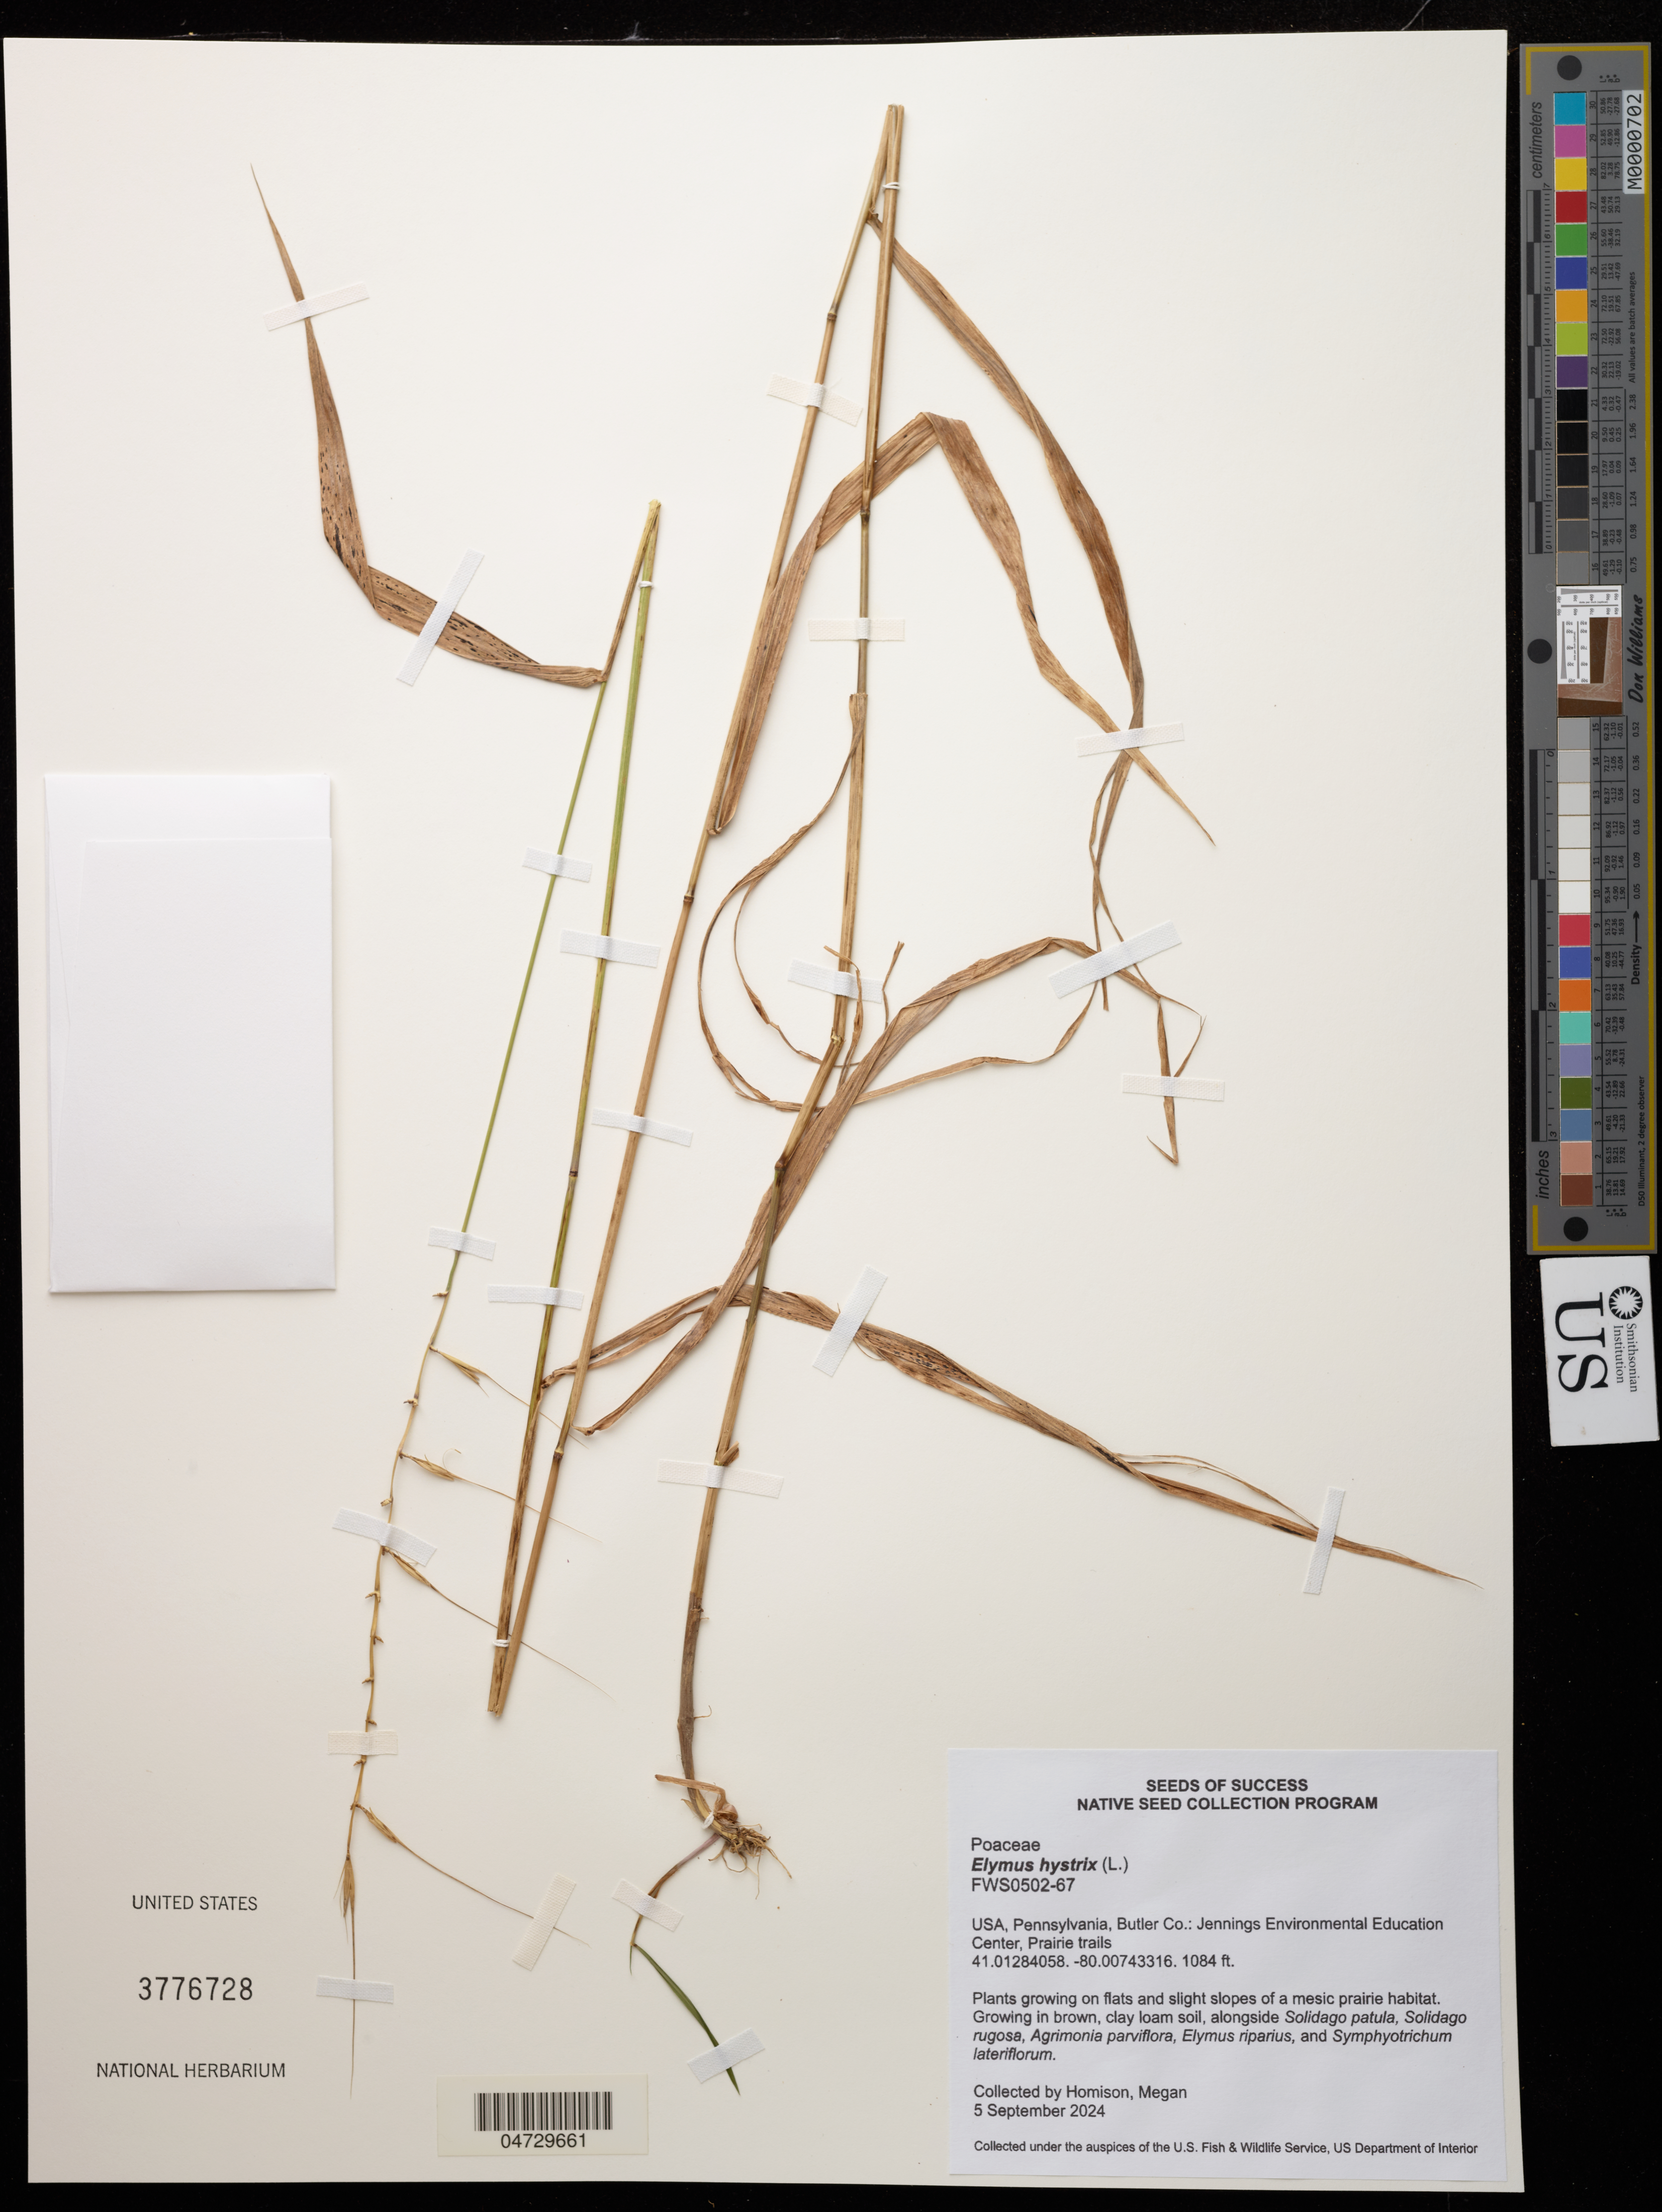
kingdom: Plantae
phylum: Tracheophyta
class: Liliopsida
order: Poales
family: Poaceae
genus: Elymus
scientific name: Elymus hystrix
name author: L.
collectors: M. Homison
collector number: FWS0502-67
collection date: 2024-09-05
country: United States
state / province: Pennsylvania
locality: Butler Co .: Jennings Environmental Education Center, Prairie trails.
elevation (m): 330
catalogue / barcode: US 3776728